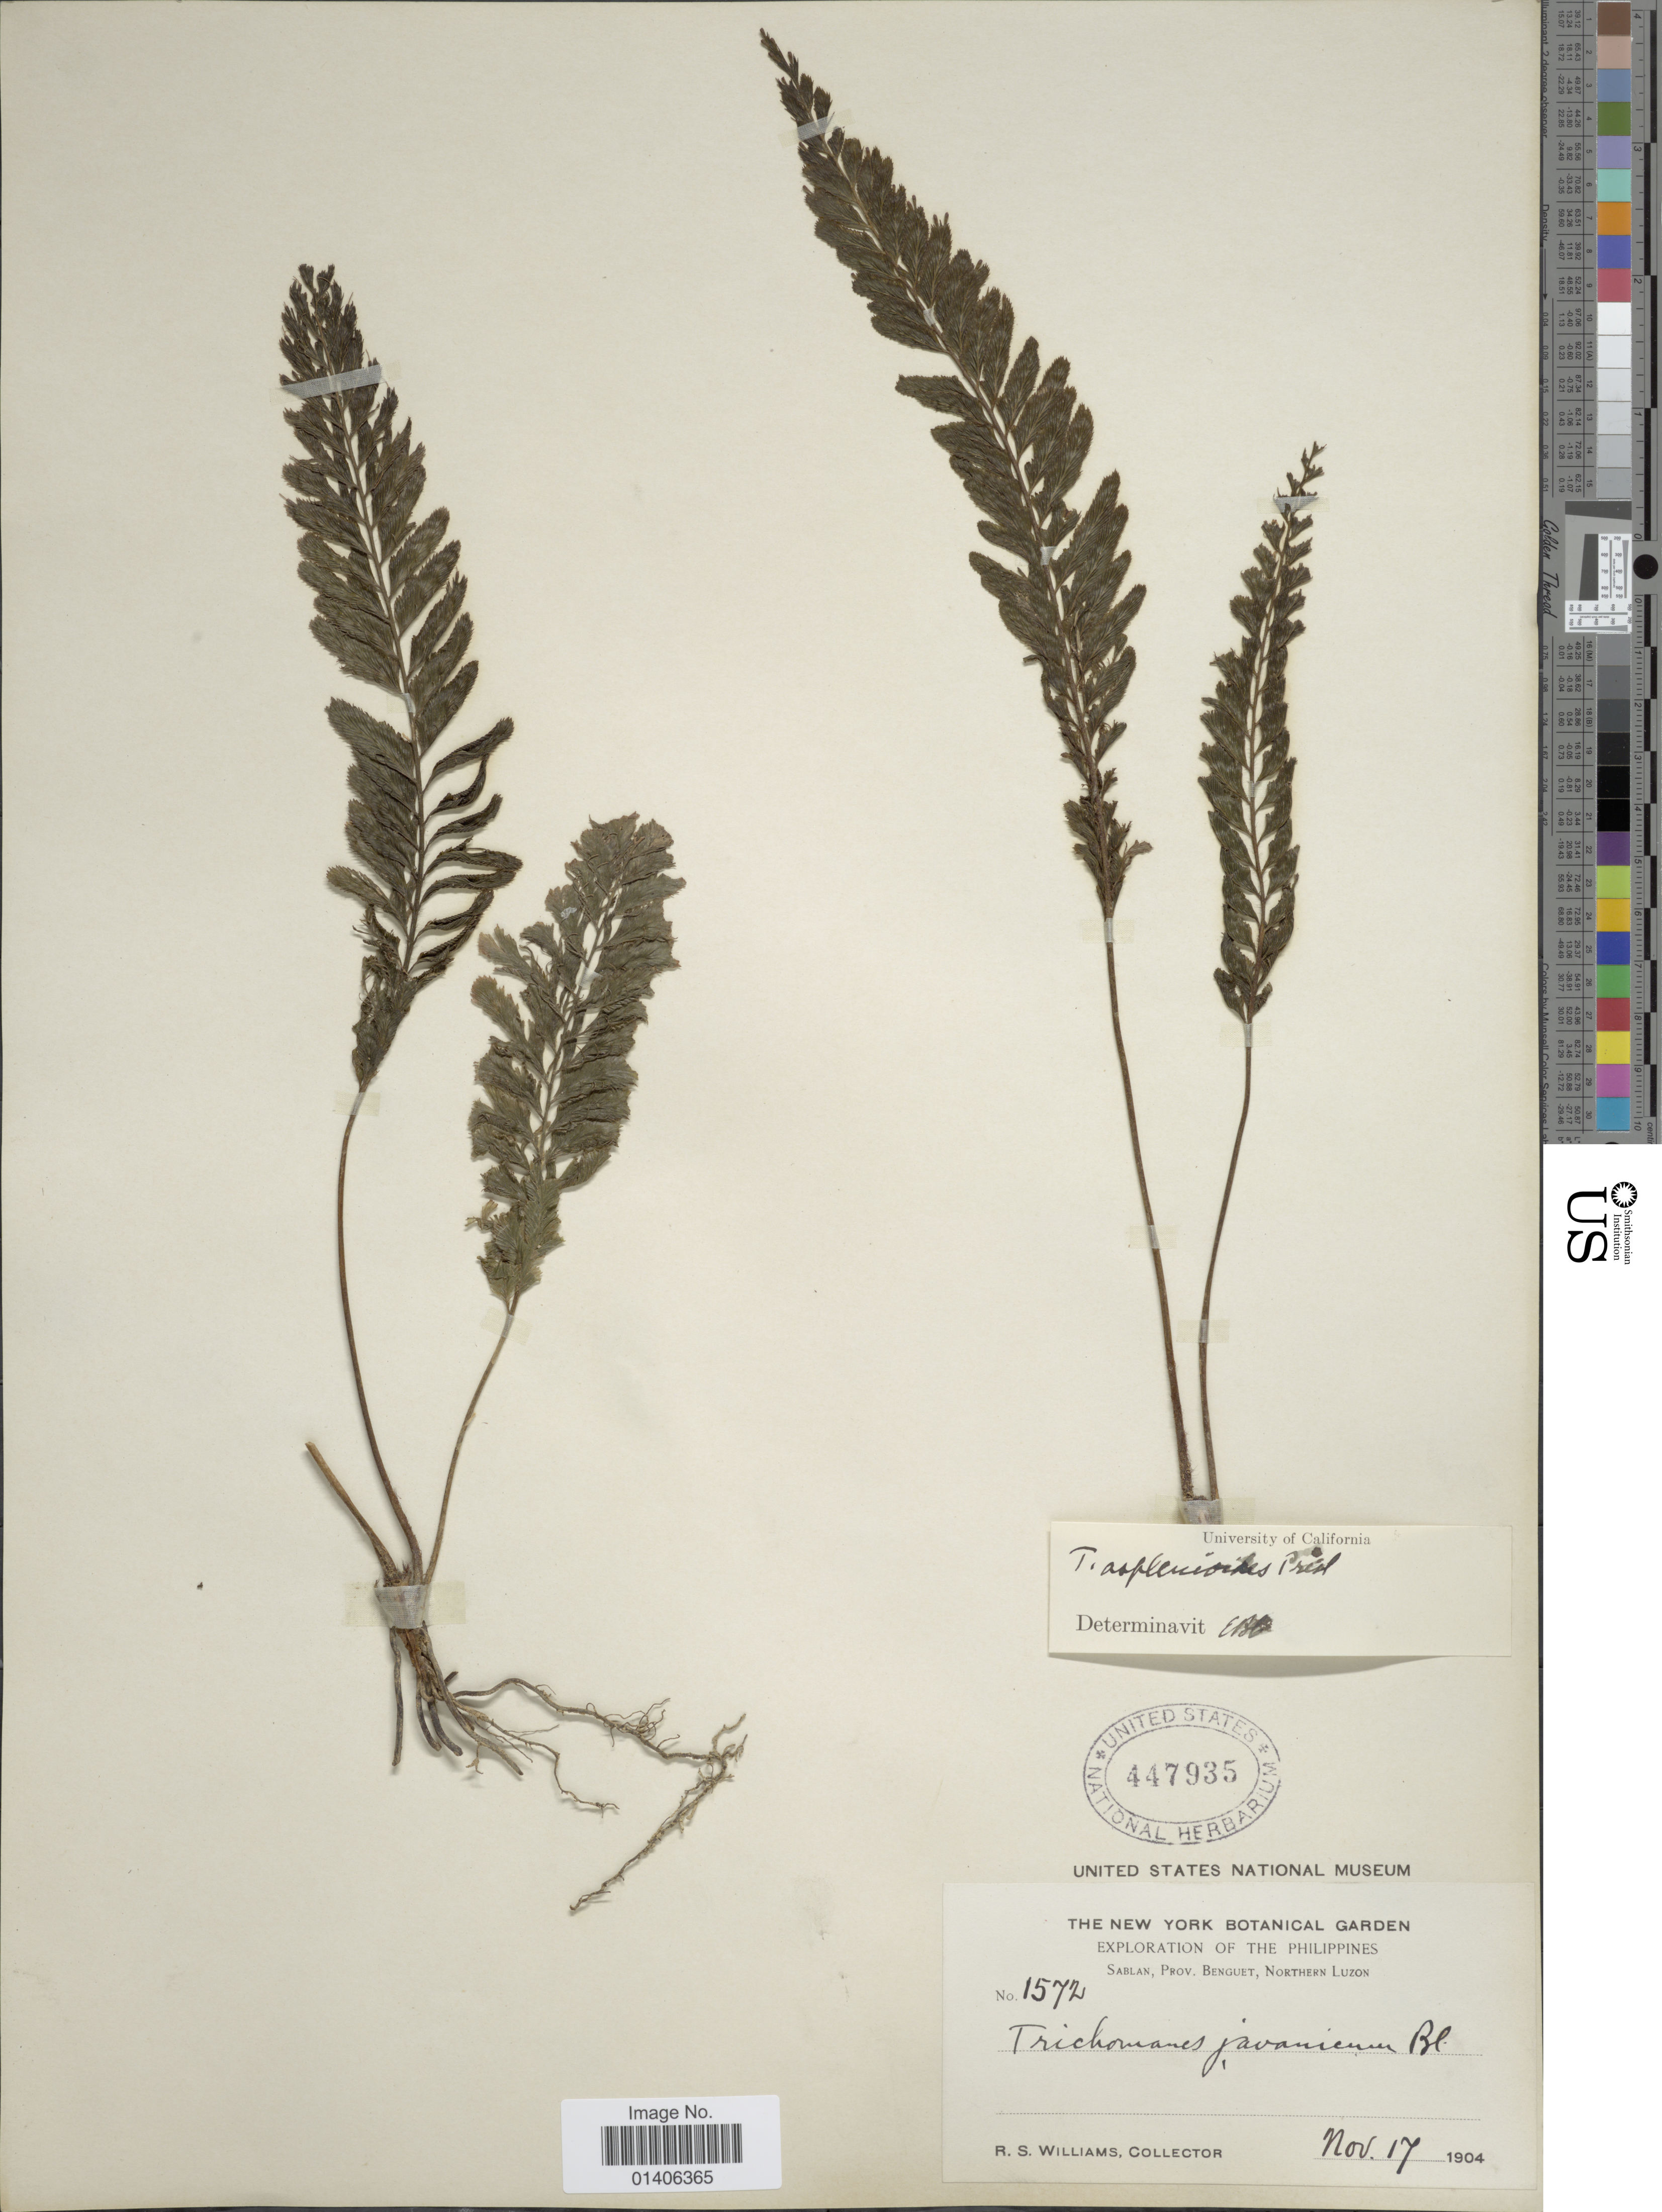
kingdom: Plantae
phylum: Tracheophyta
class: Polypodiopsida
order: Hymenophyllales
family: Hymenophyllaceae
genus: Cephalomanes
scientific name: Cephalomanes javanicum var. asplenoides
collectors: R. S. Williams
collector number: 1572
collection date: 1904-11-17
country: Philippines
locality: Sablan, Prov. Benguet, Northern Luzon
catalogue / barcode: US 447935